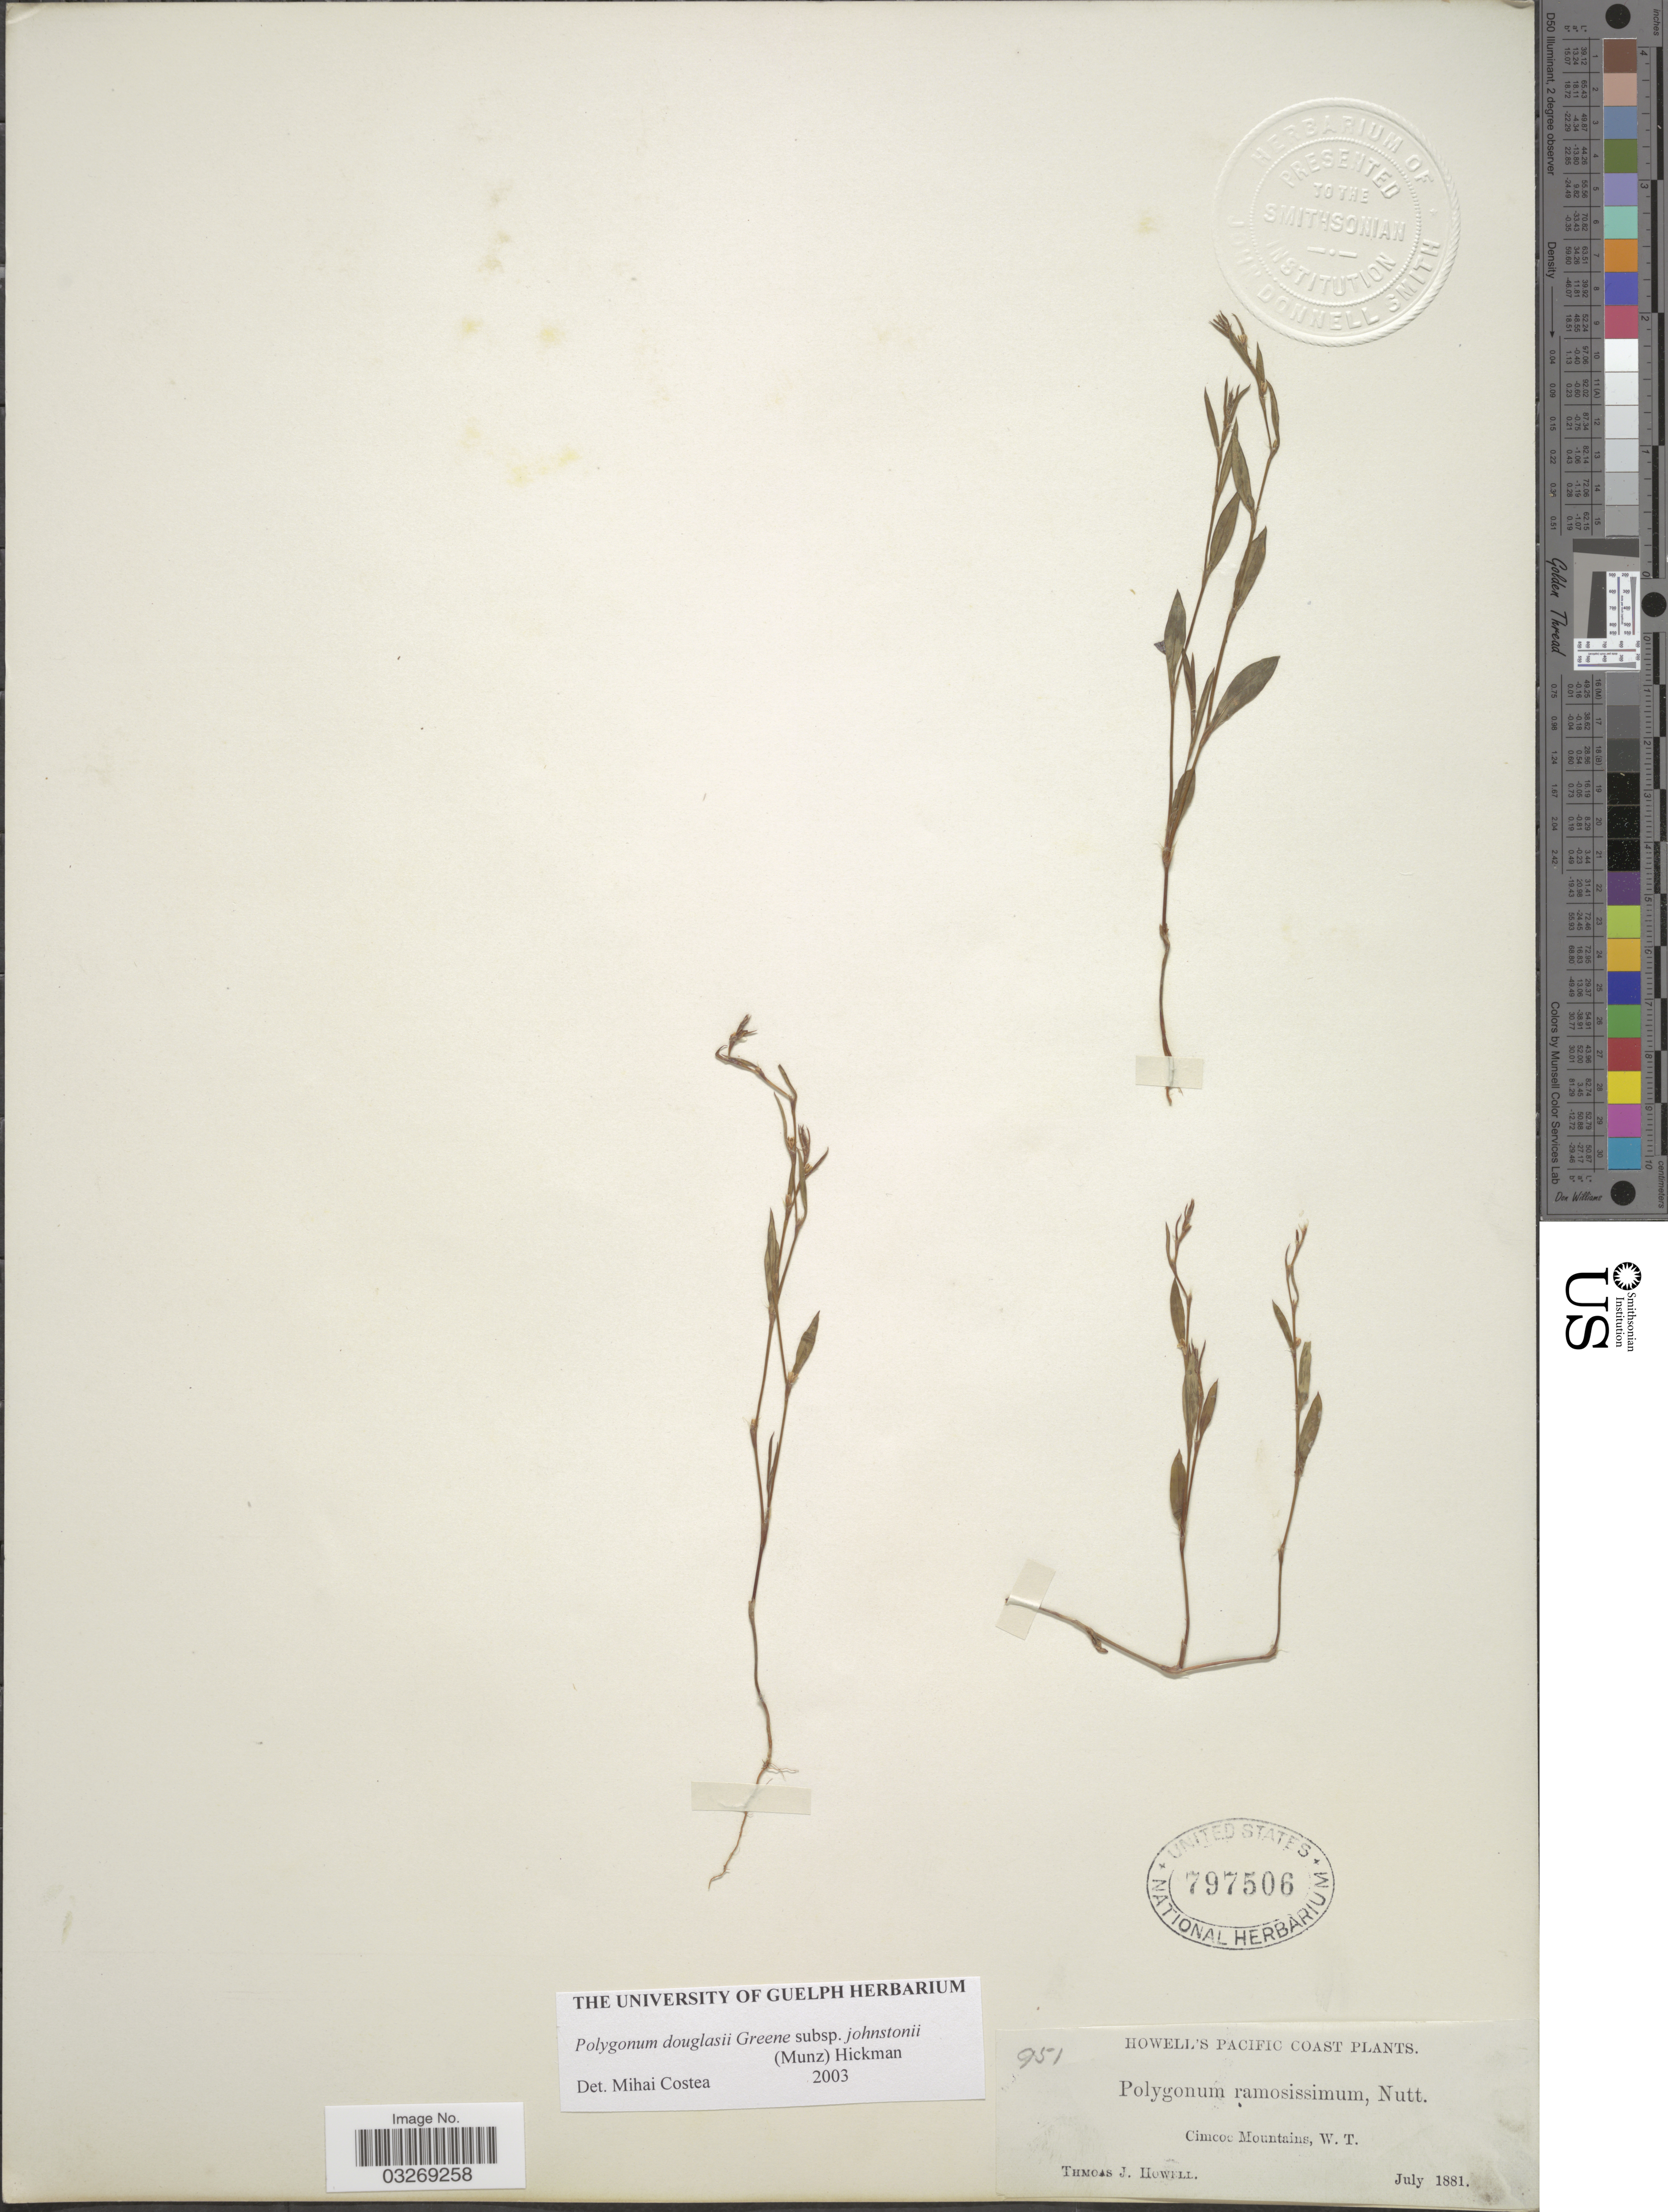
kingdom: Plantae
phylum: Tracheophyta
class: Magnoliopsida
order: Caryophyllales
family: Polygonaceae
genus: Polygonum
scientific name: Polygonum douglasii subsp. johnstonii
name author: (Munz) Hickman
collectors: T. J. Howell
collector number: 951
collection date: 1881-07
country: United States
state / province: Washington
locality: Pacific Coast. Cimcoe Mountains, W. T.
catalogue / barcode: US 797506